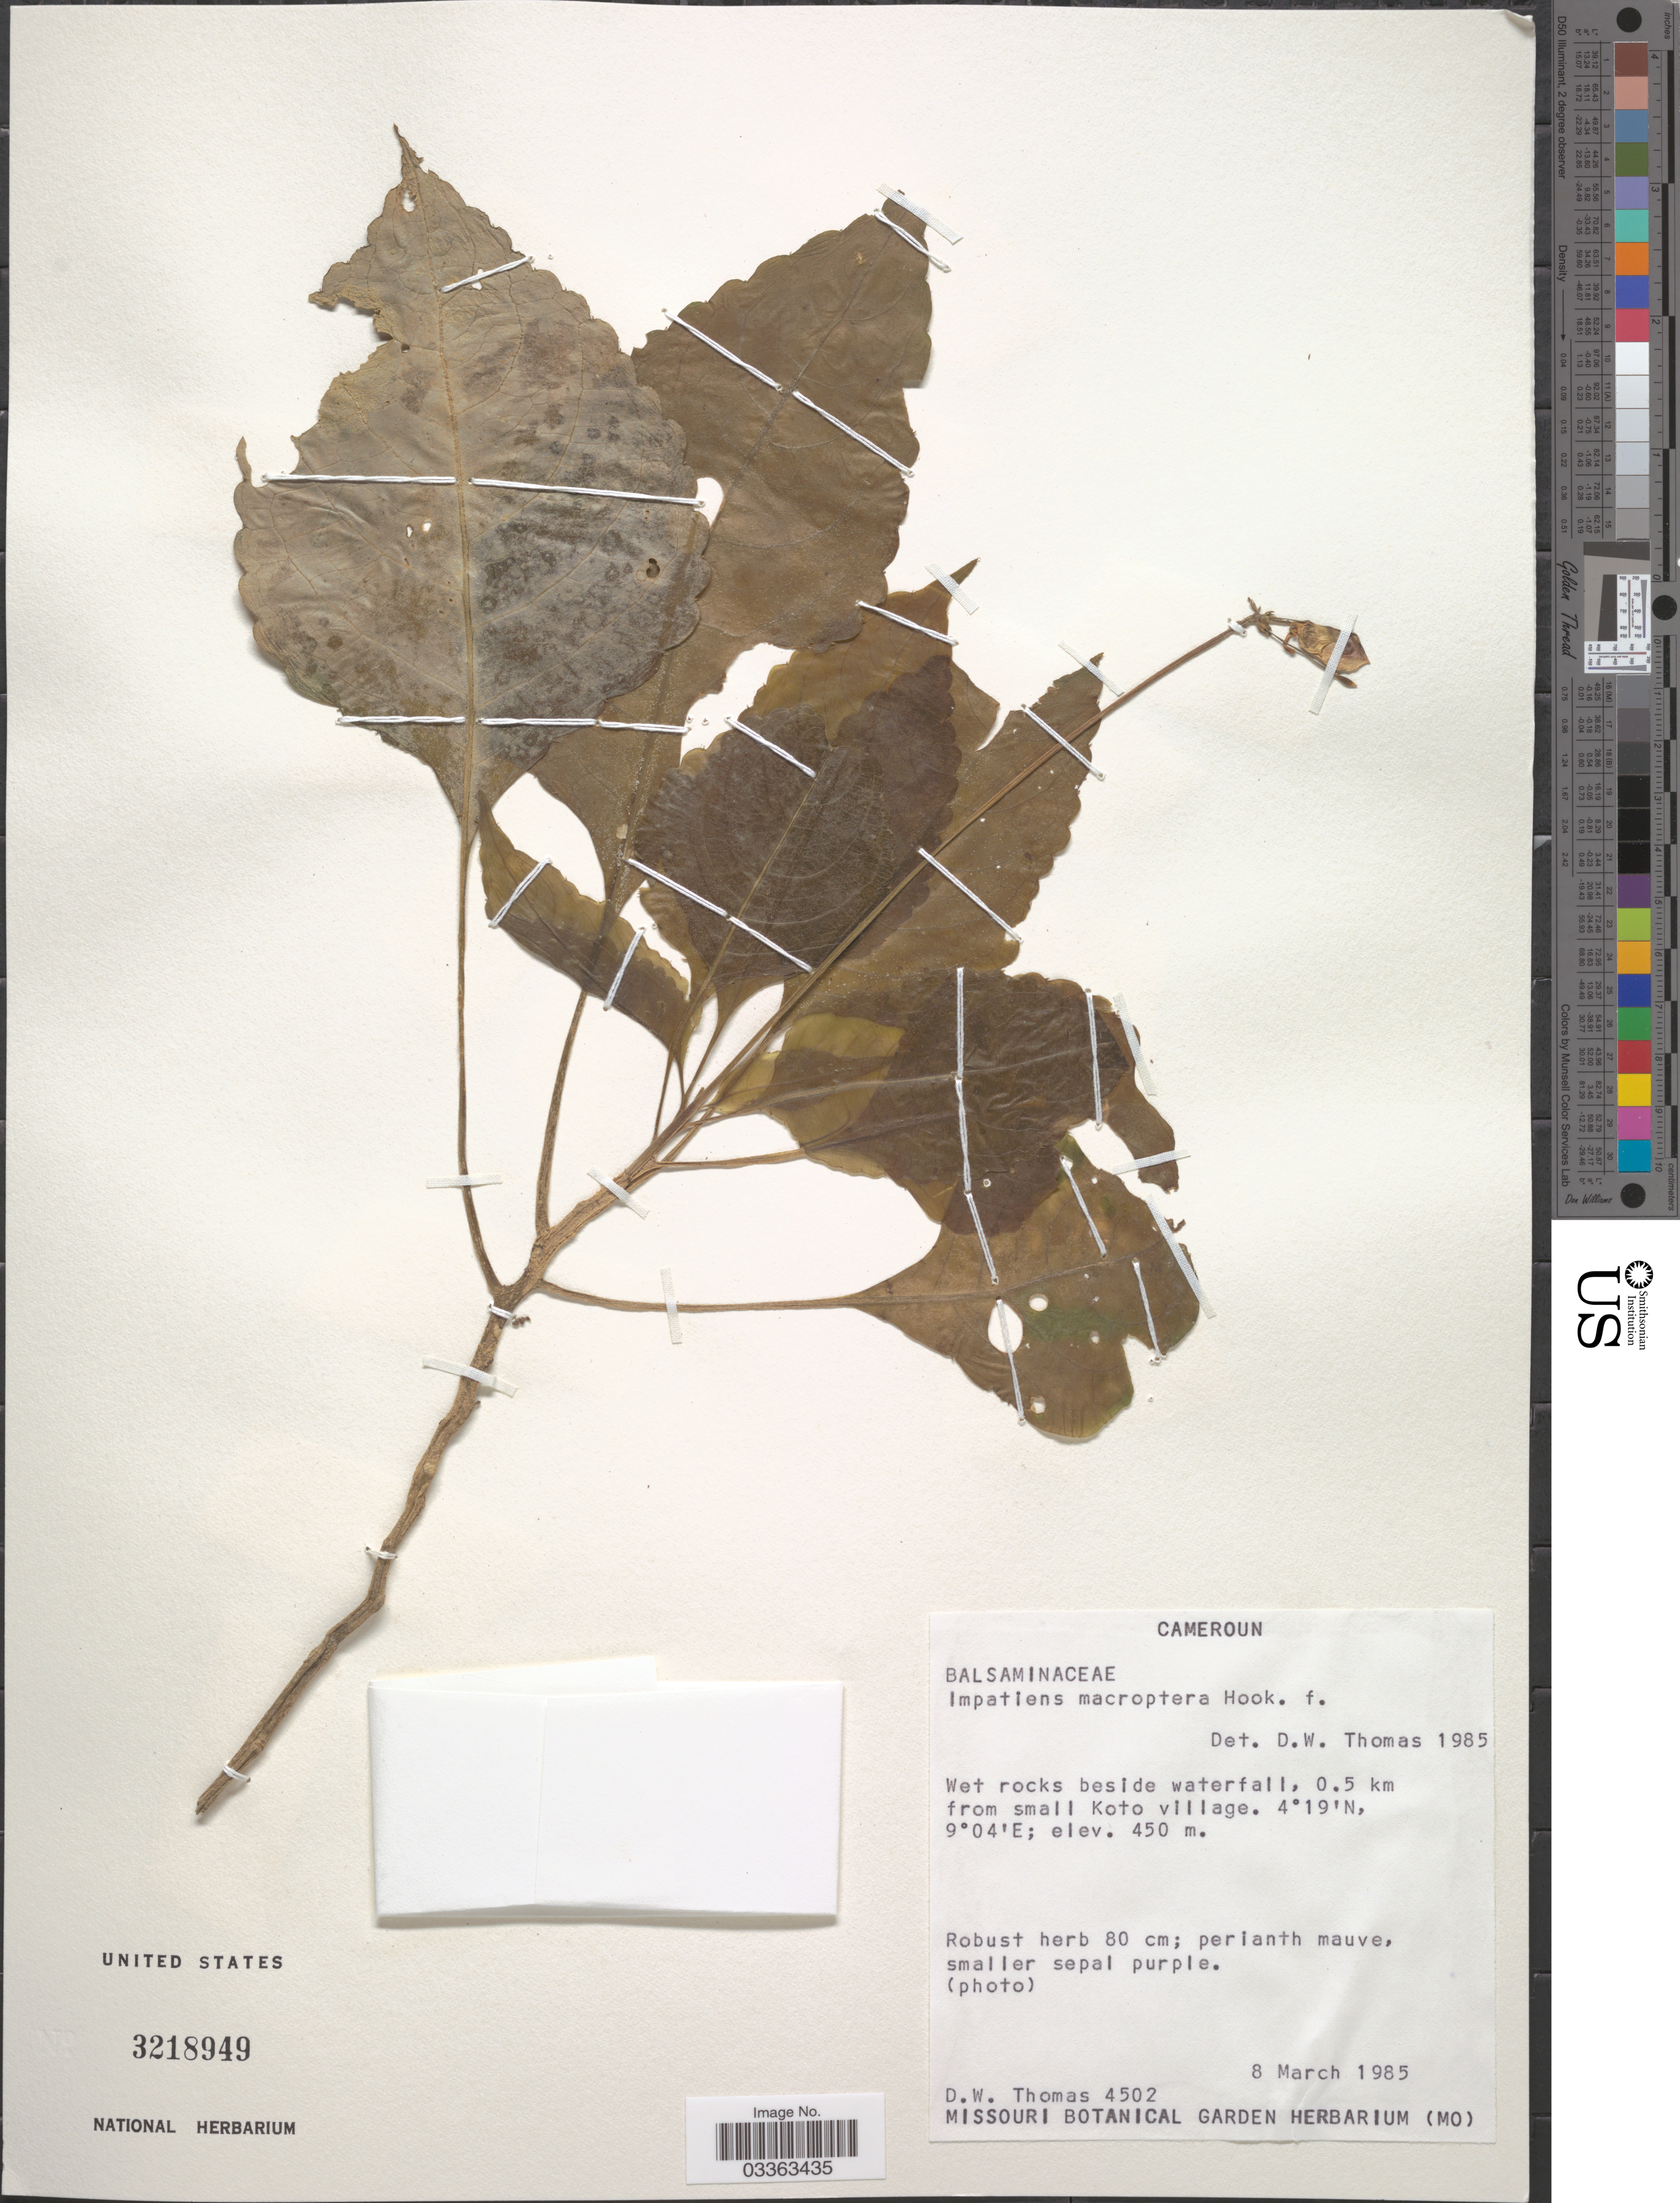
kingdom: Plantae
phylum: Tracheophyta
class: Magnoliopsida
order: Ericales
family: Balsaminaceae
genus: Impatiens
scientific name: Impatiens macroptera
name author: Hook. f.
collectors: D. W. Thomas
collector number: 4502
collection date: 1985-03-08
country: Cameroon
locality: Wet rocks beside waterfall, 0.5 km from small Koto village.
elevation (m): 450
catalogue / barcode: US 3218949